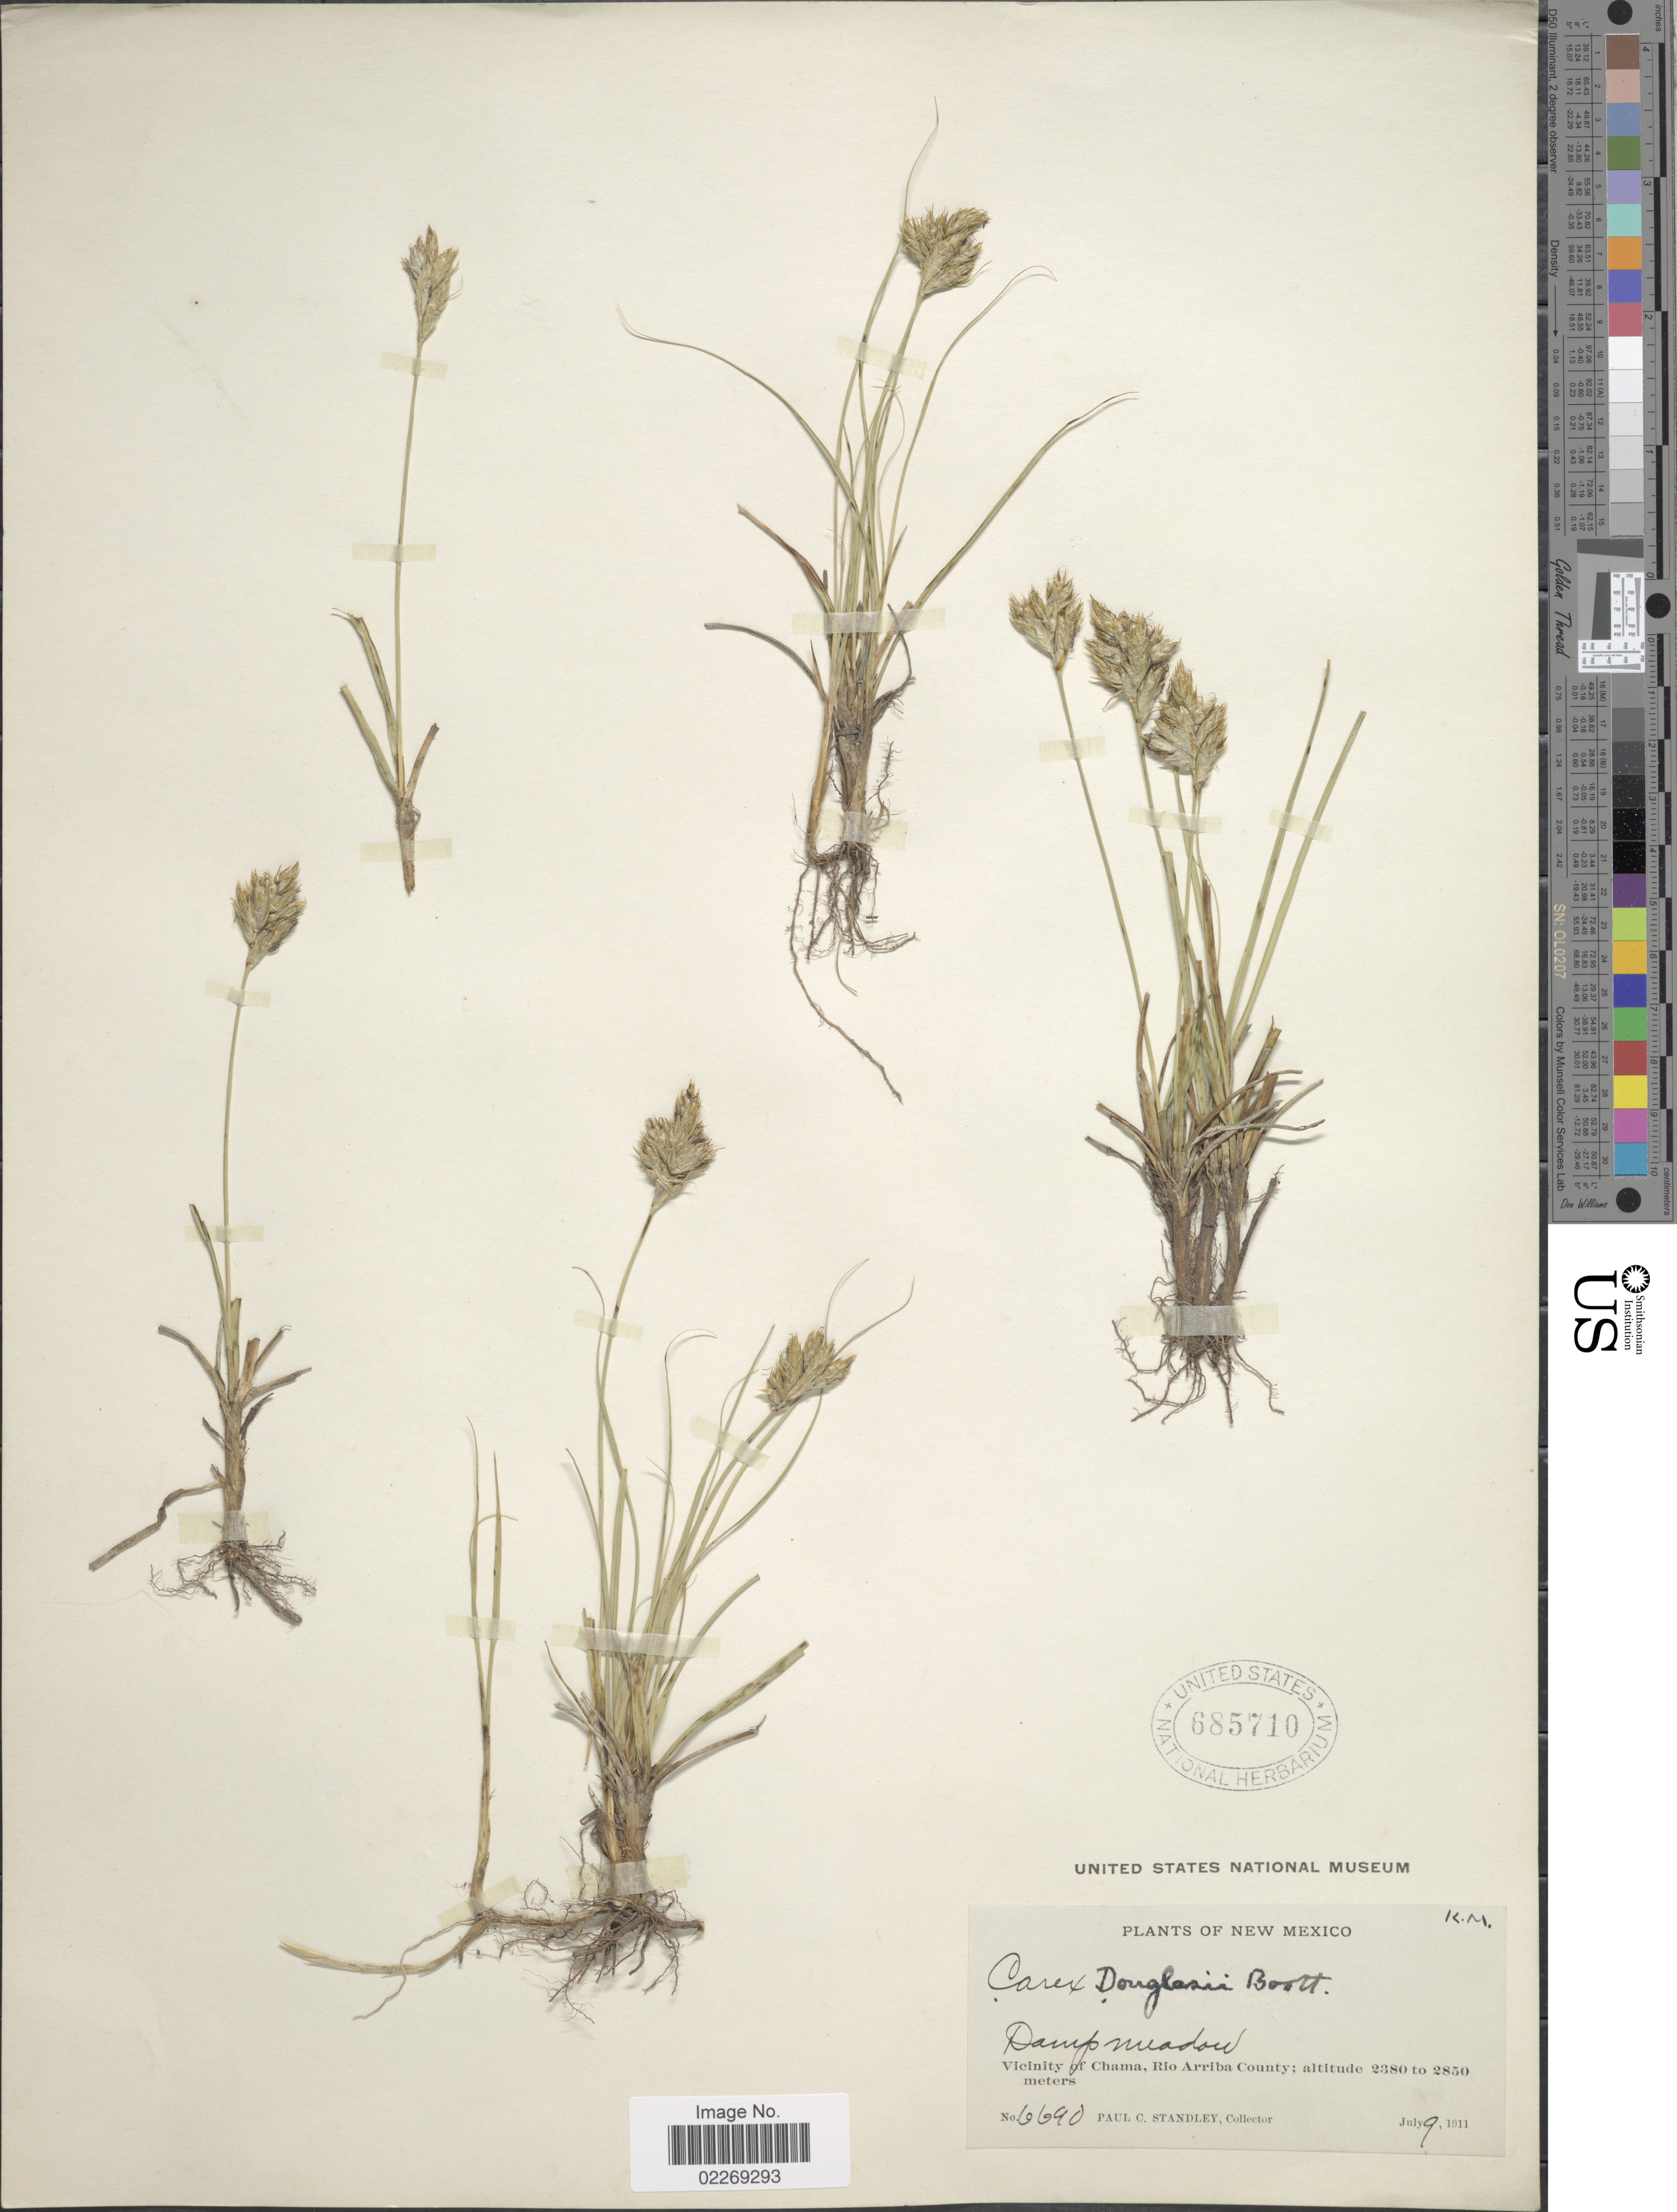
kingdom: Plantae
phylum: Tracheophyta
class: Liliopsida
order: Poales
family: Cyperaceae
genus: Carex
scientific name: Carex douglasii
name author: Boott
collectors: P. C. Standley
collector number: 6690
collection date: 1911-07-19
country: United States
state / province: New Mexico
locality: Damp meadow. Vicinity of Chama, Rio Arriba County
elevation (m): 2380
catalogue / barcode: US 685710